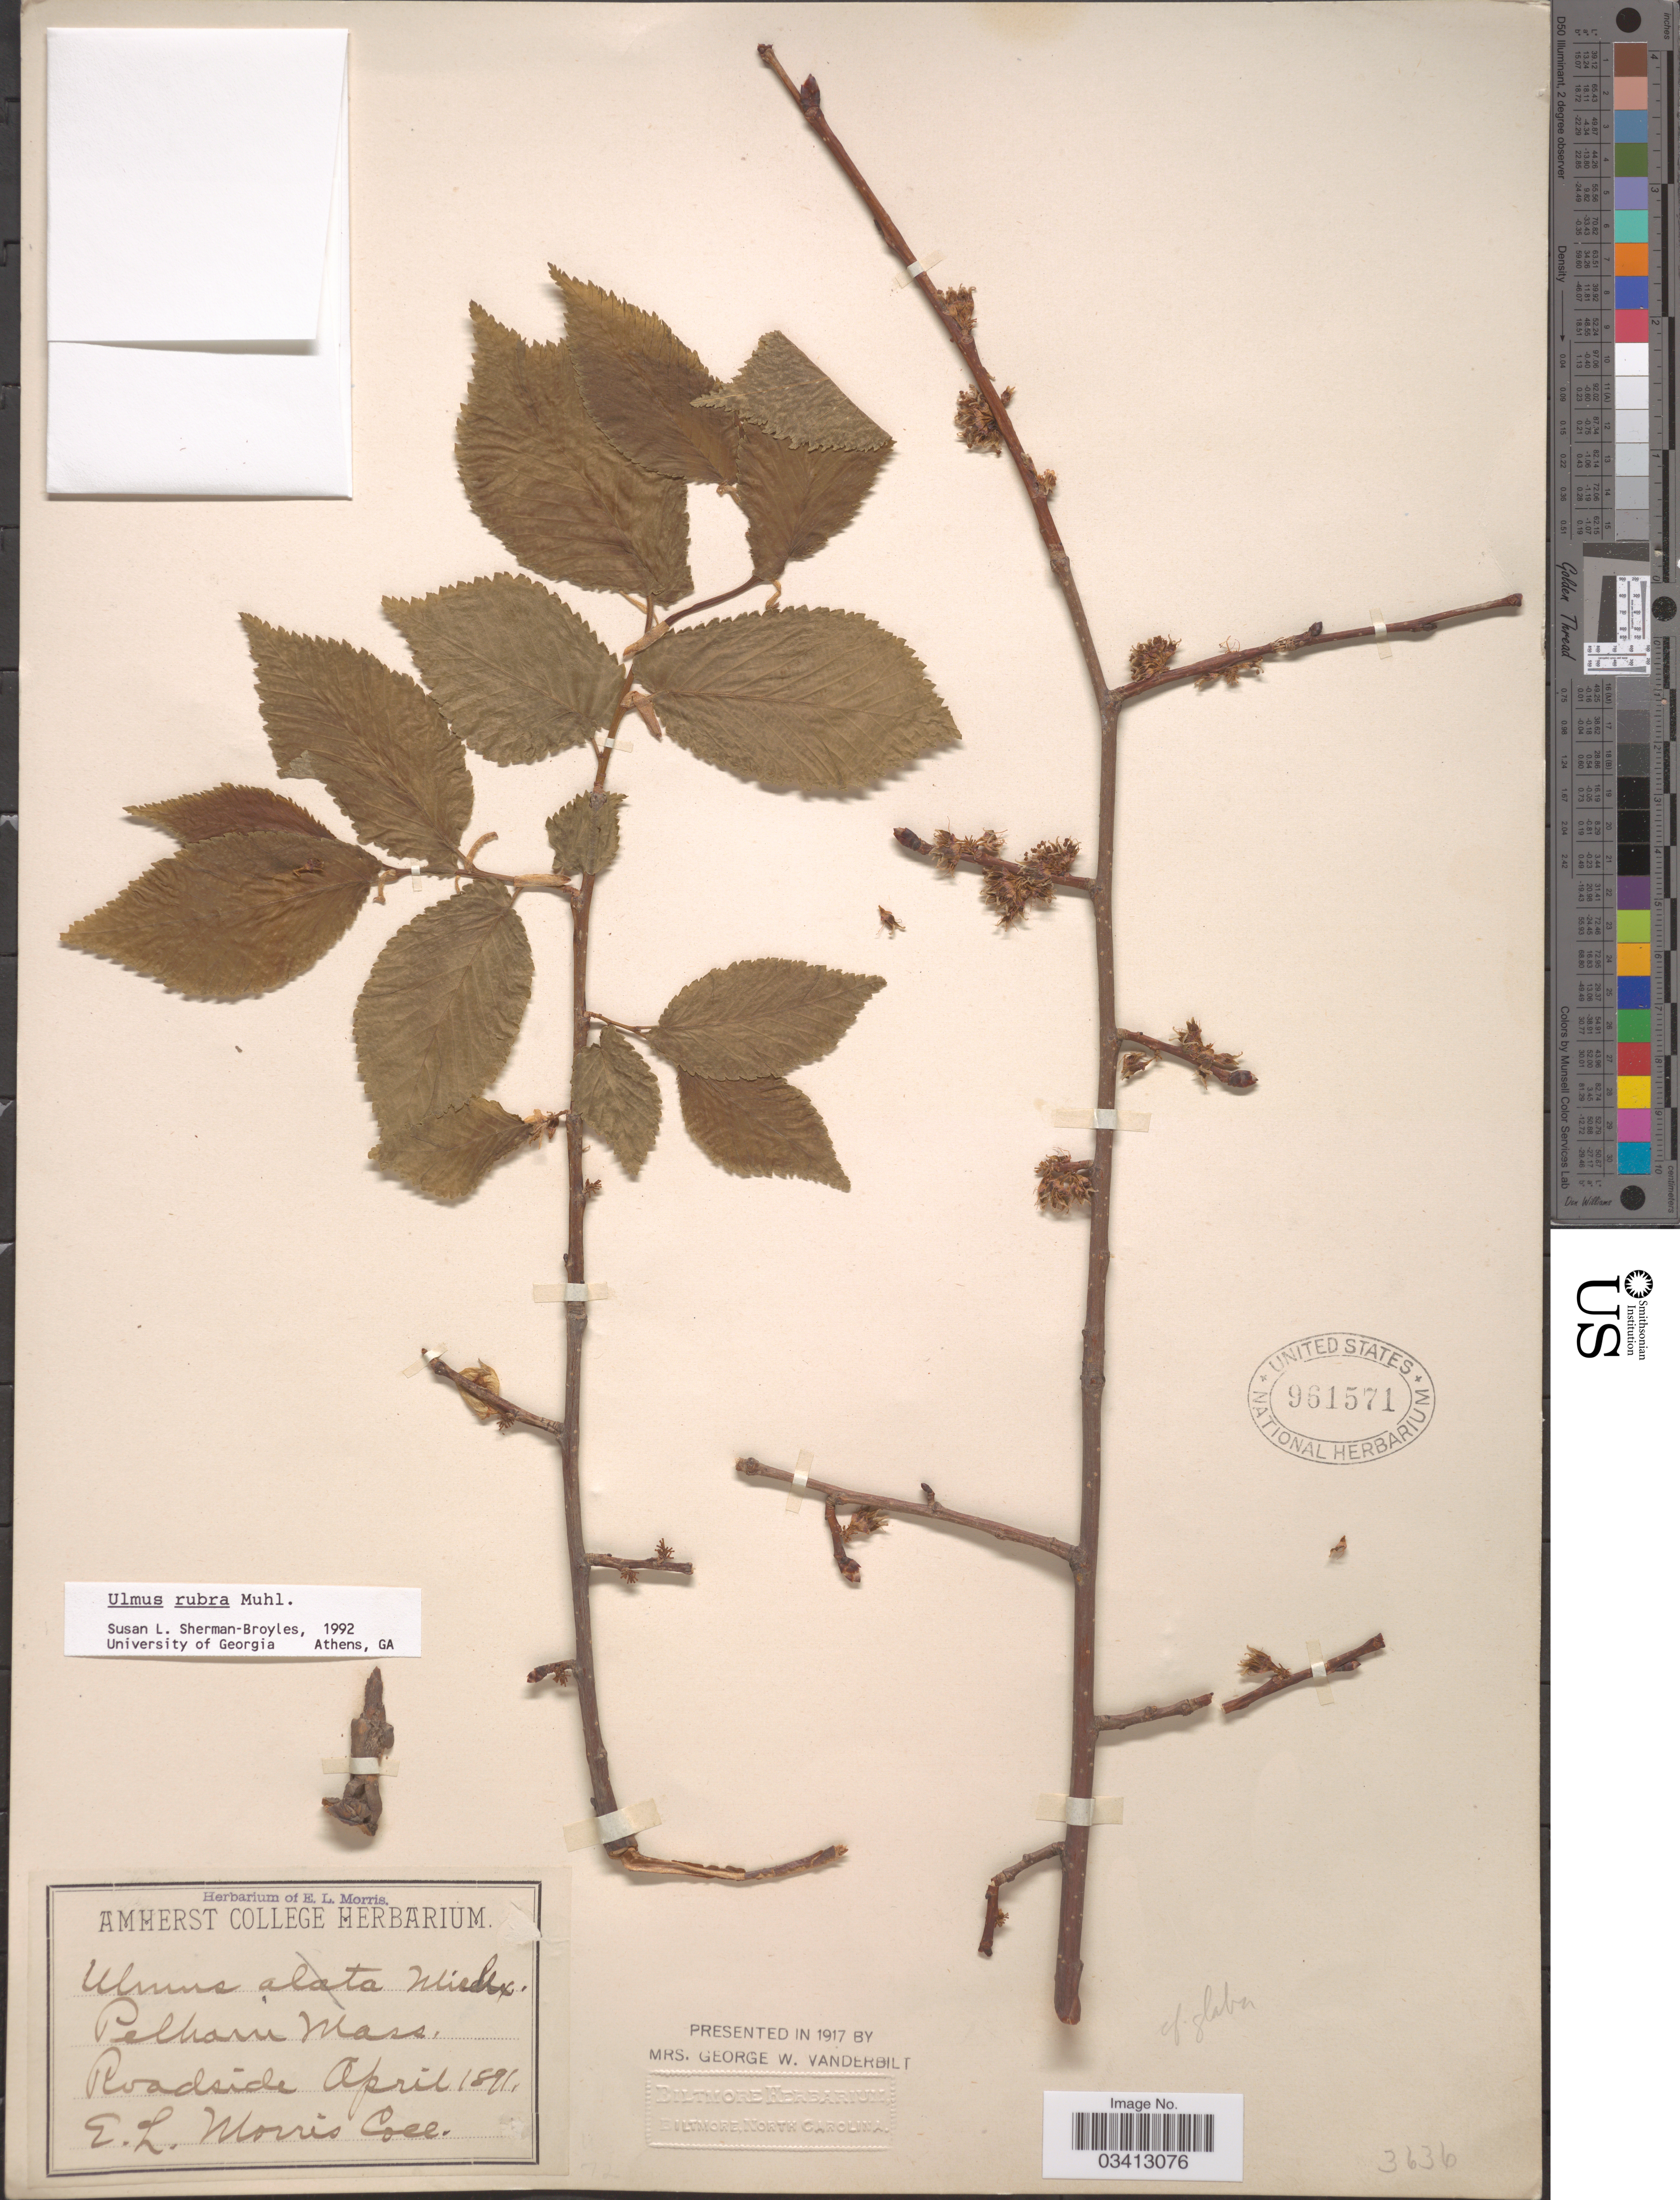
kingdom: Plantae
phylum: Tracheophyta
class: Magnoliopsida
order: Rosales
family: Ulmaceae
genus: Ulmus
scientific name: Ulmus rubra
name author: Muhl.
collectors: E. Morris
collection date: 1891-04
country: United States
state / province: Massachusetts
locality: Pelham. Roadside.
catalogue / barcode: US 961571